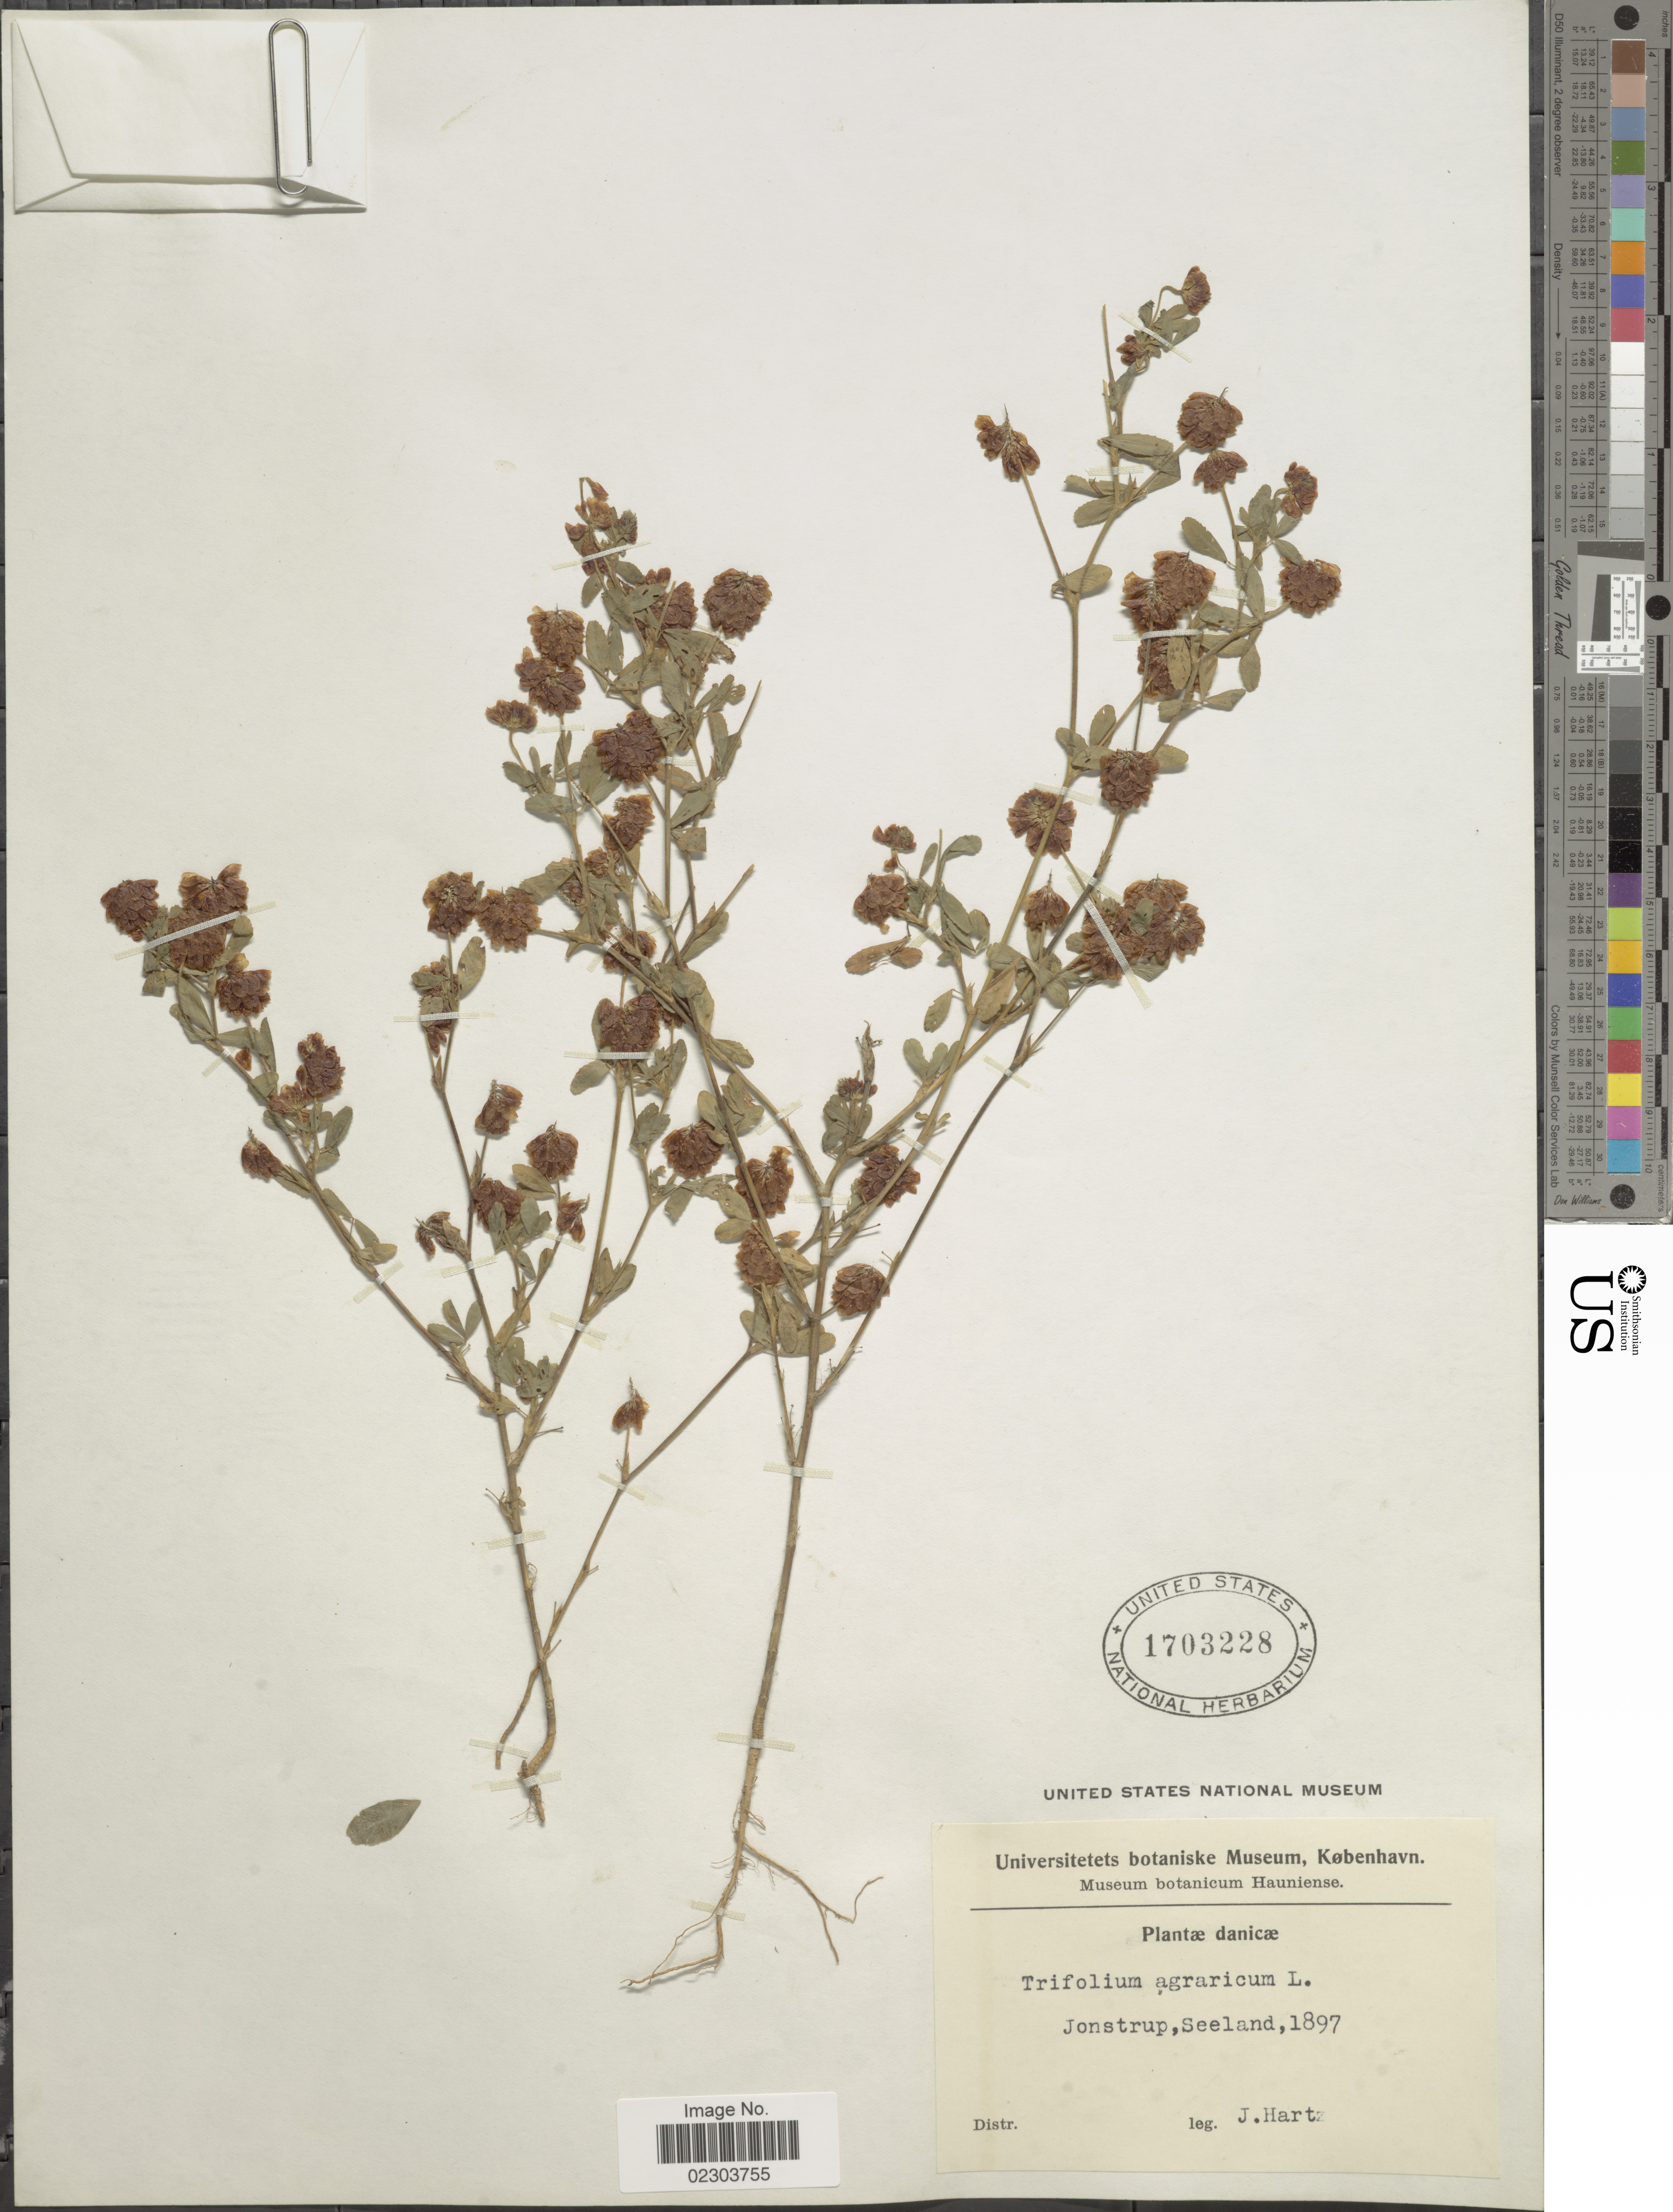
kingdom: Plantae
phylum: Tracheophyta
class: Magnoliopsida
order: Fabales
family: Fabaceae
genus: Trifolium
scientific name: Trifolium agrarium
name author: L.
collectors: J. Hartz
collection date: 1898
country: Denmark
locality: Danicae, Jonstrup, Seeland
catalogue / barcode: US 1703228